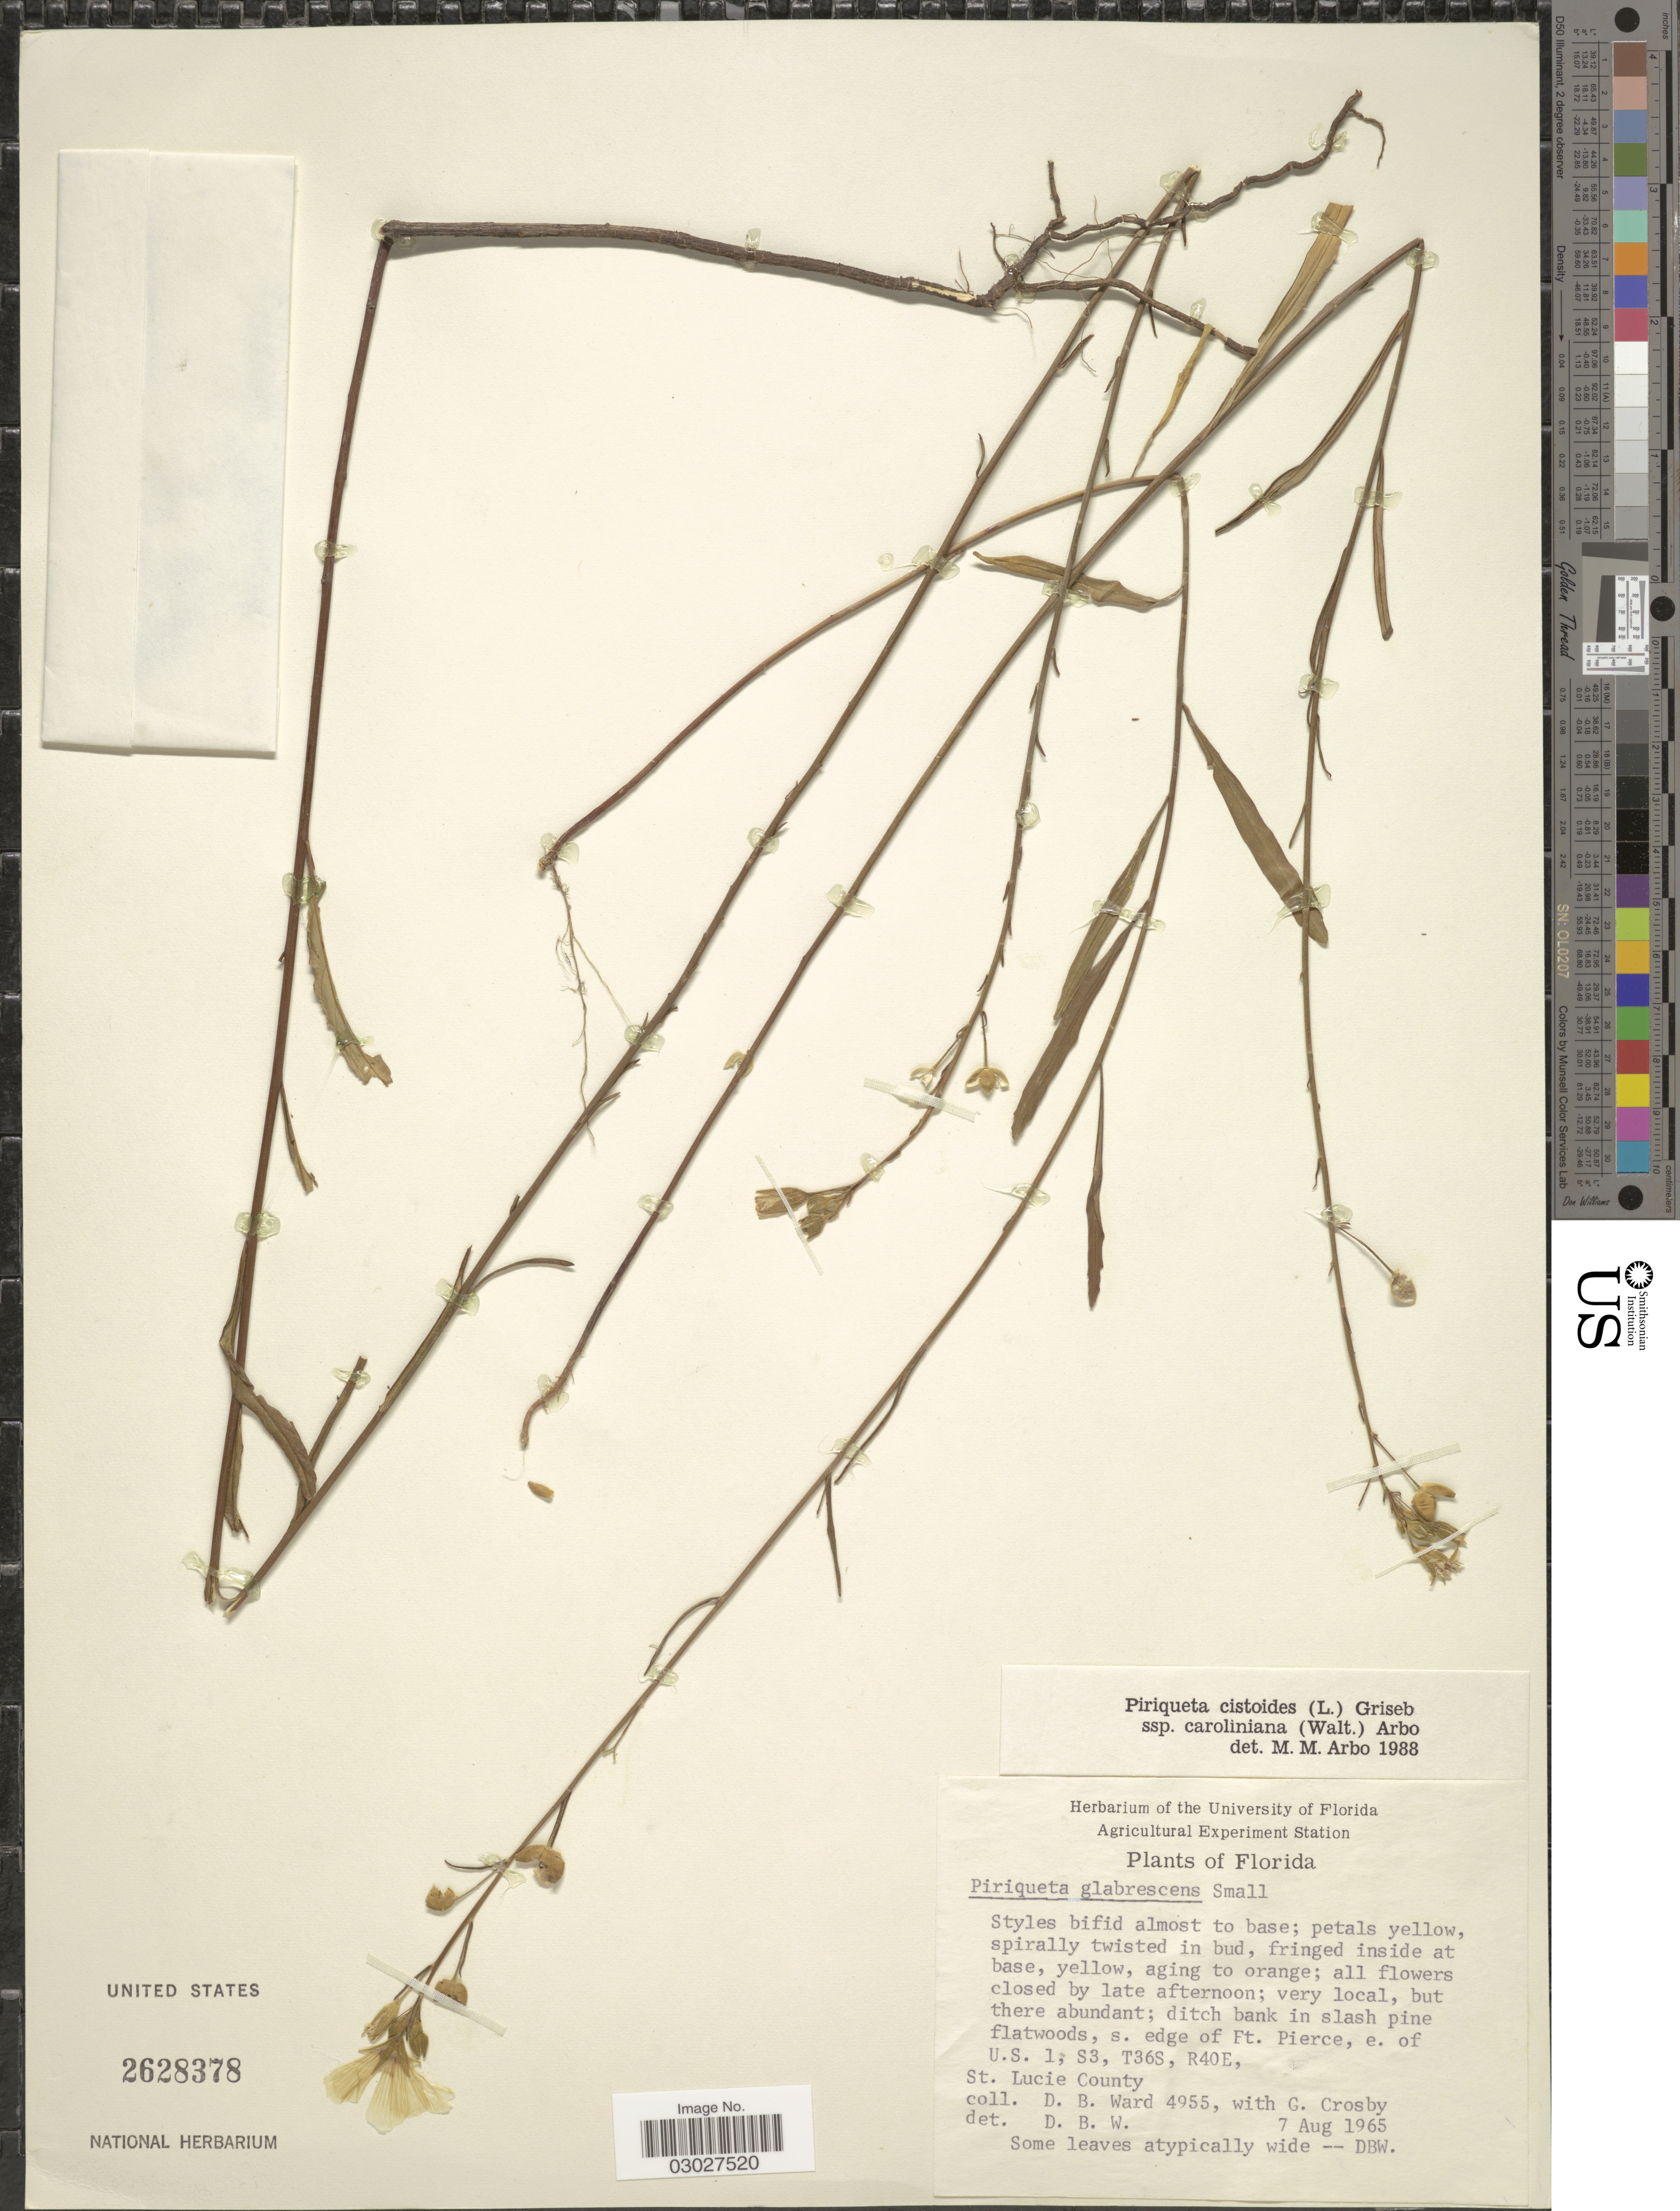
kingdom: Plantae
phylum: Tracheophyta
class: Magnoliopsida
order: Malpighiales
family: Turneraceae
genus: Piriqueta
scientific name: Piriqueta cistoides subsp. caroliniana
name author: (Walter) Arbo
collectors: D. B. Ward & G. T. Crosby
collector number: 4955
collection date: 1965-08-07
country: United States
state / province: Florida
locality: S. edge of Ft. Pierce, e. of U.S. 1, S3, T36S, R40E, St. Lucie County.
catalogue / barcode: US 2628378